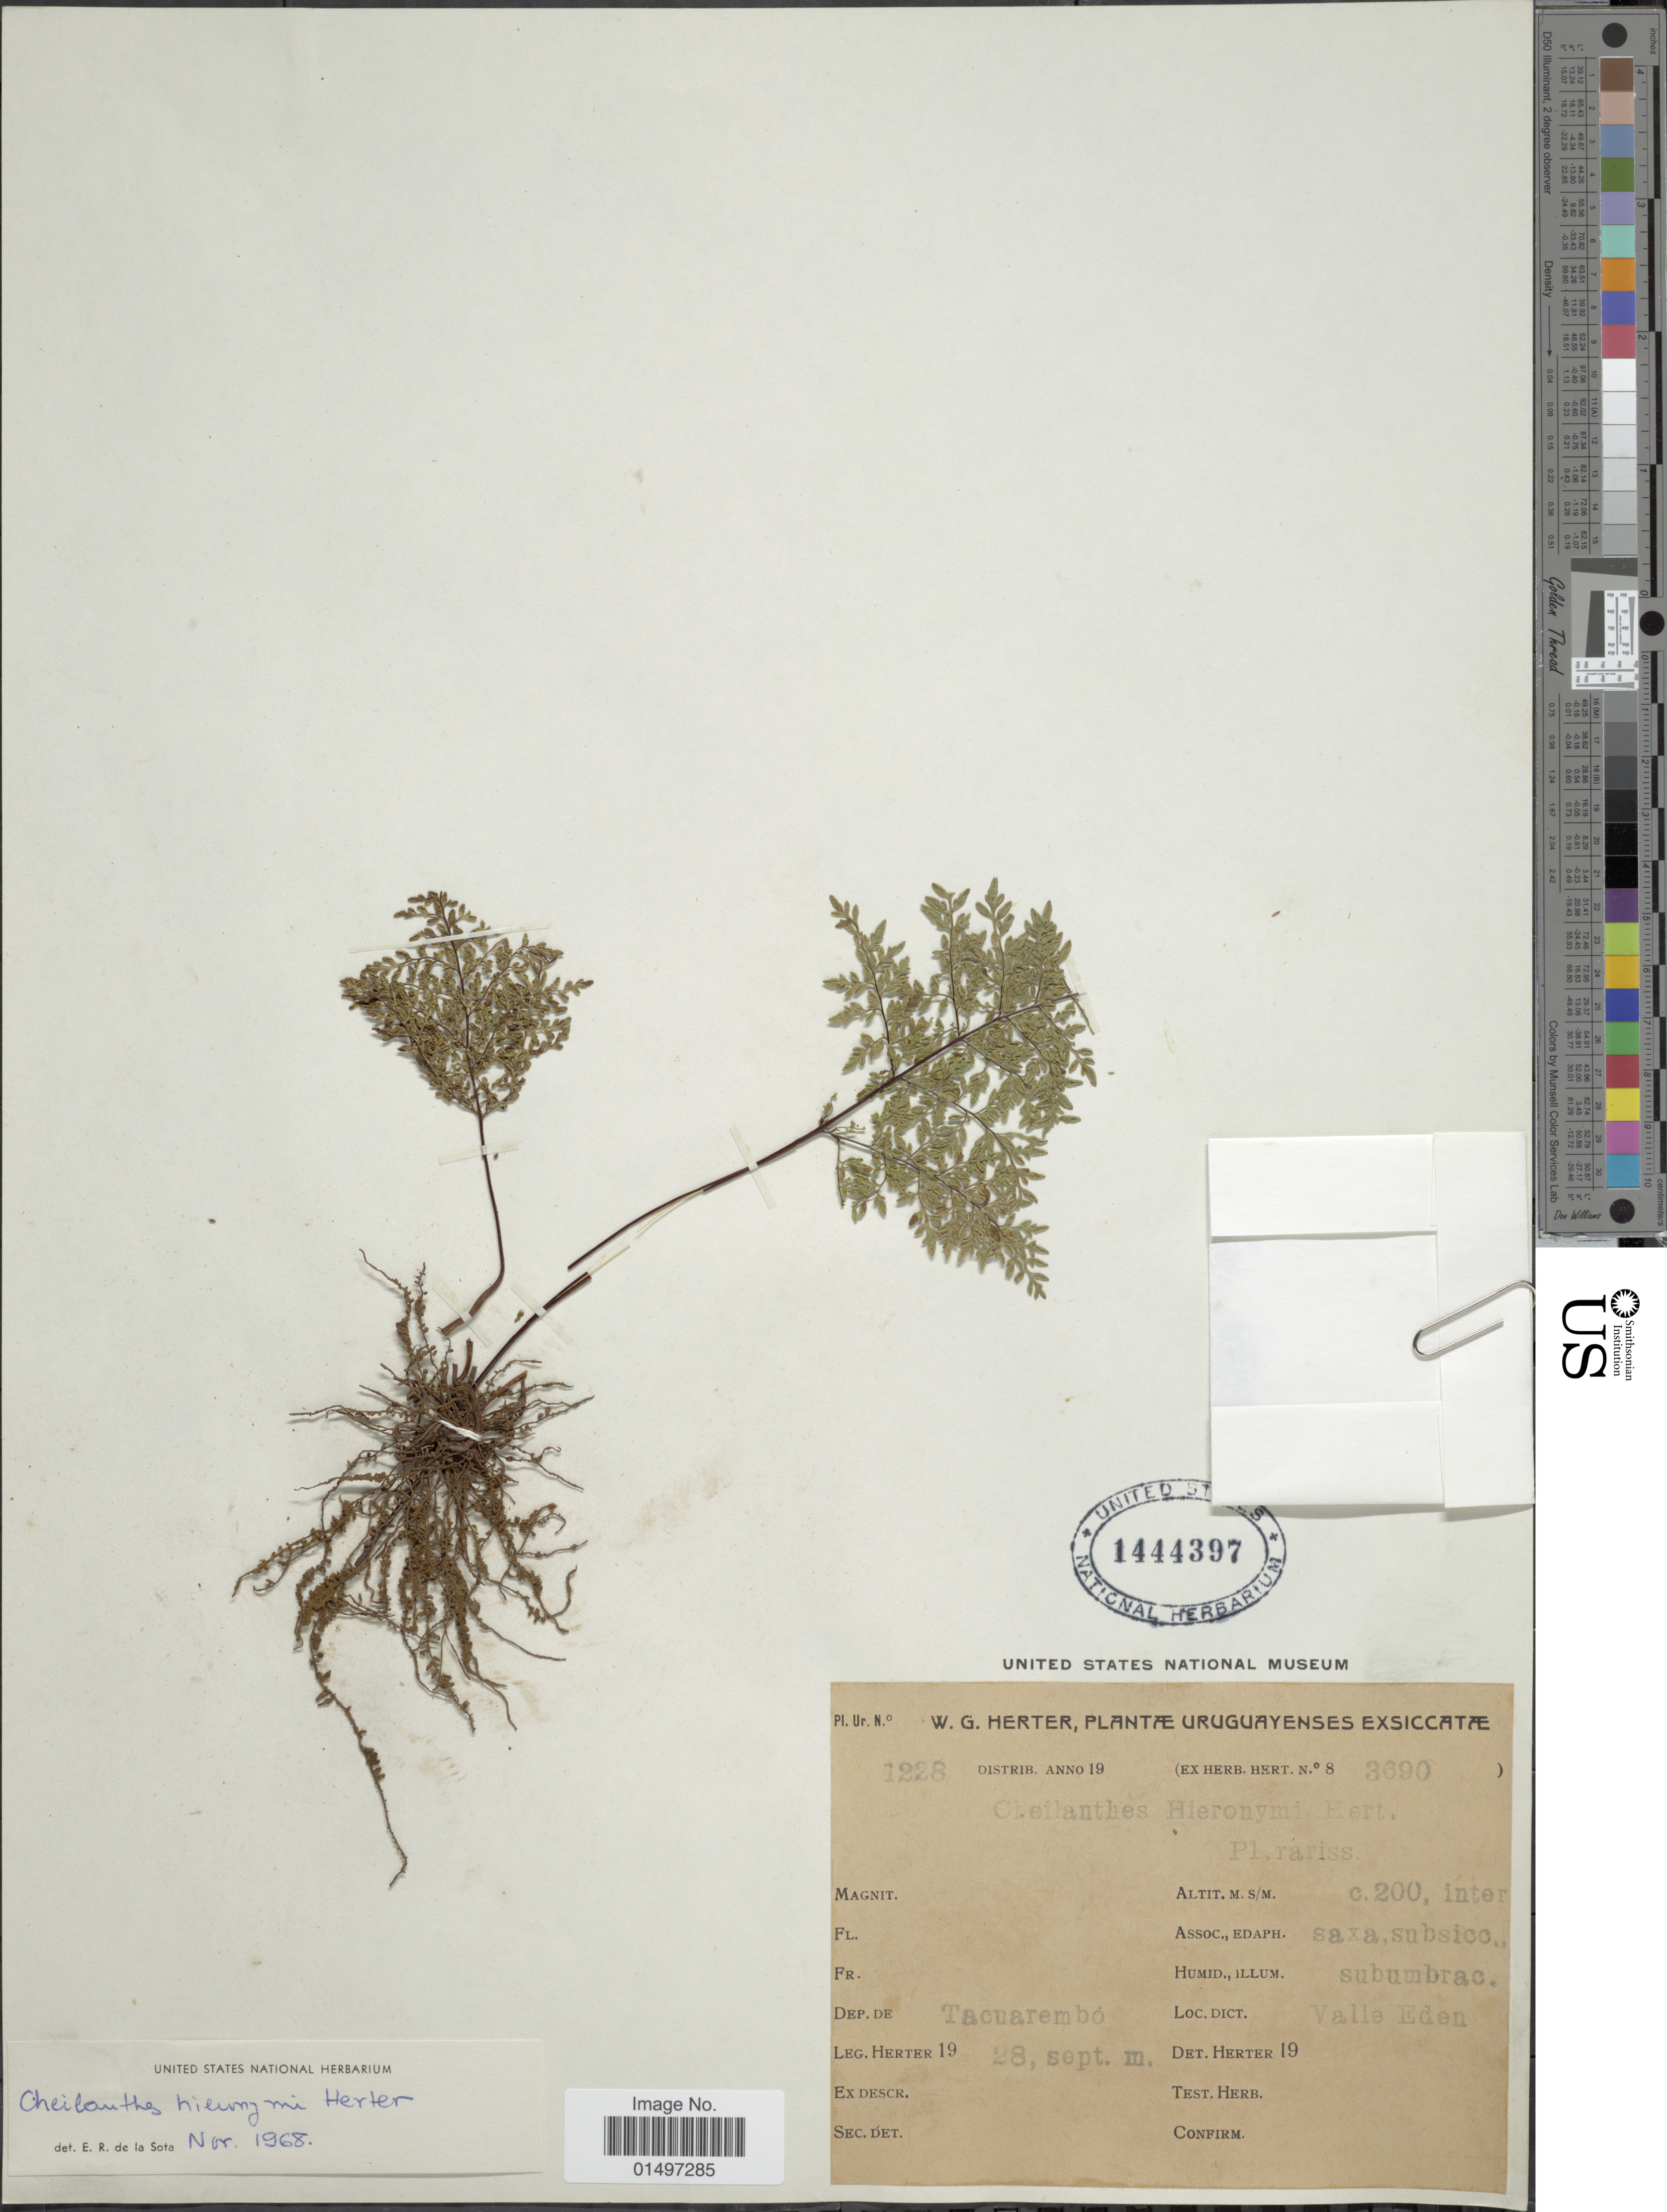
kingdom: Plantae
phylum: Tracheophyta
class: Polypodiopsida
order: Polypodiales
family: Pteridaceae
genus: Gaga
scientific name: Gaga hieronymi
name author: (Herter)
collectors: W. G. Herter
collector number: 1288/3690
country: Uruguay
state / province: Tacuarembó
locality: Plantae Uruguayenses. Dep. de Tacuarembo. Valle Eden.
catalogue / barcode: US 1444397